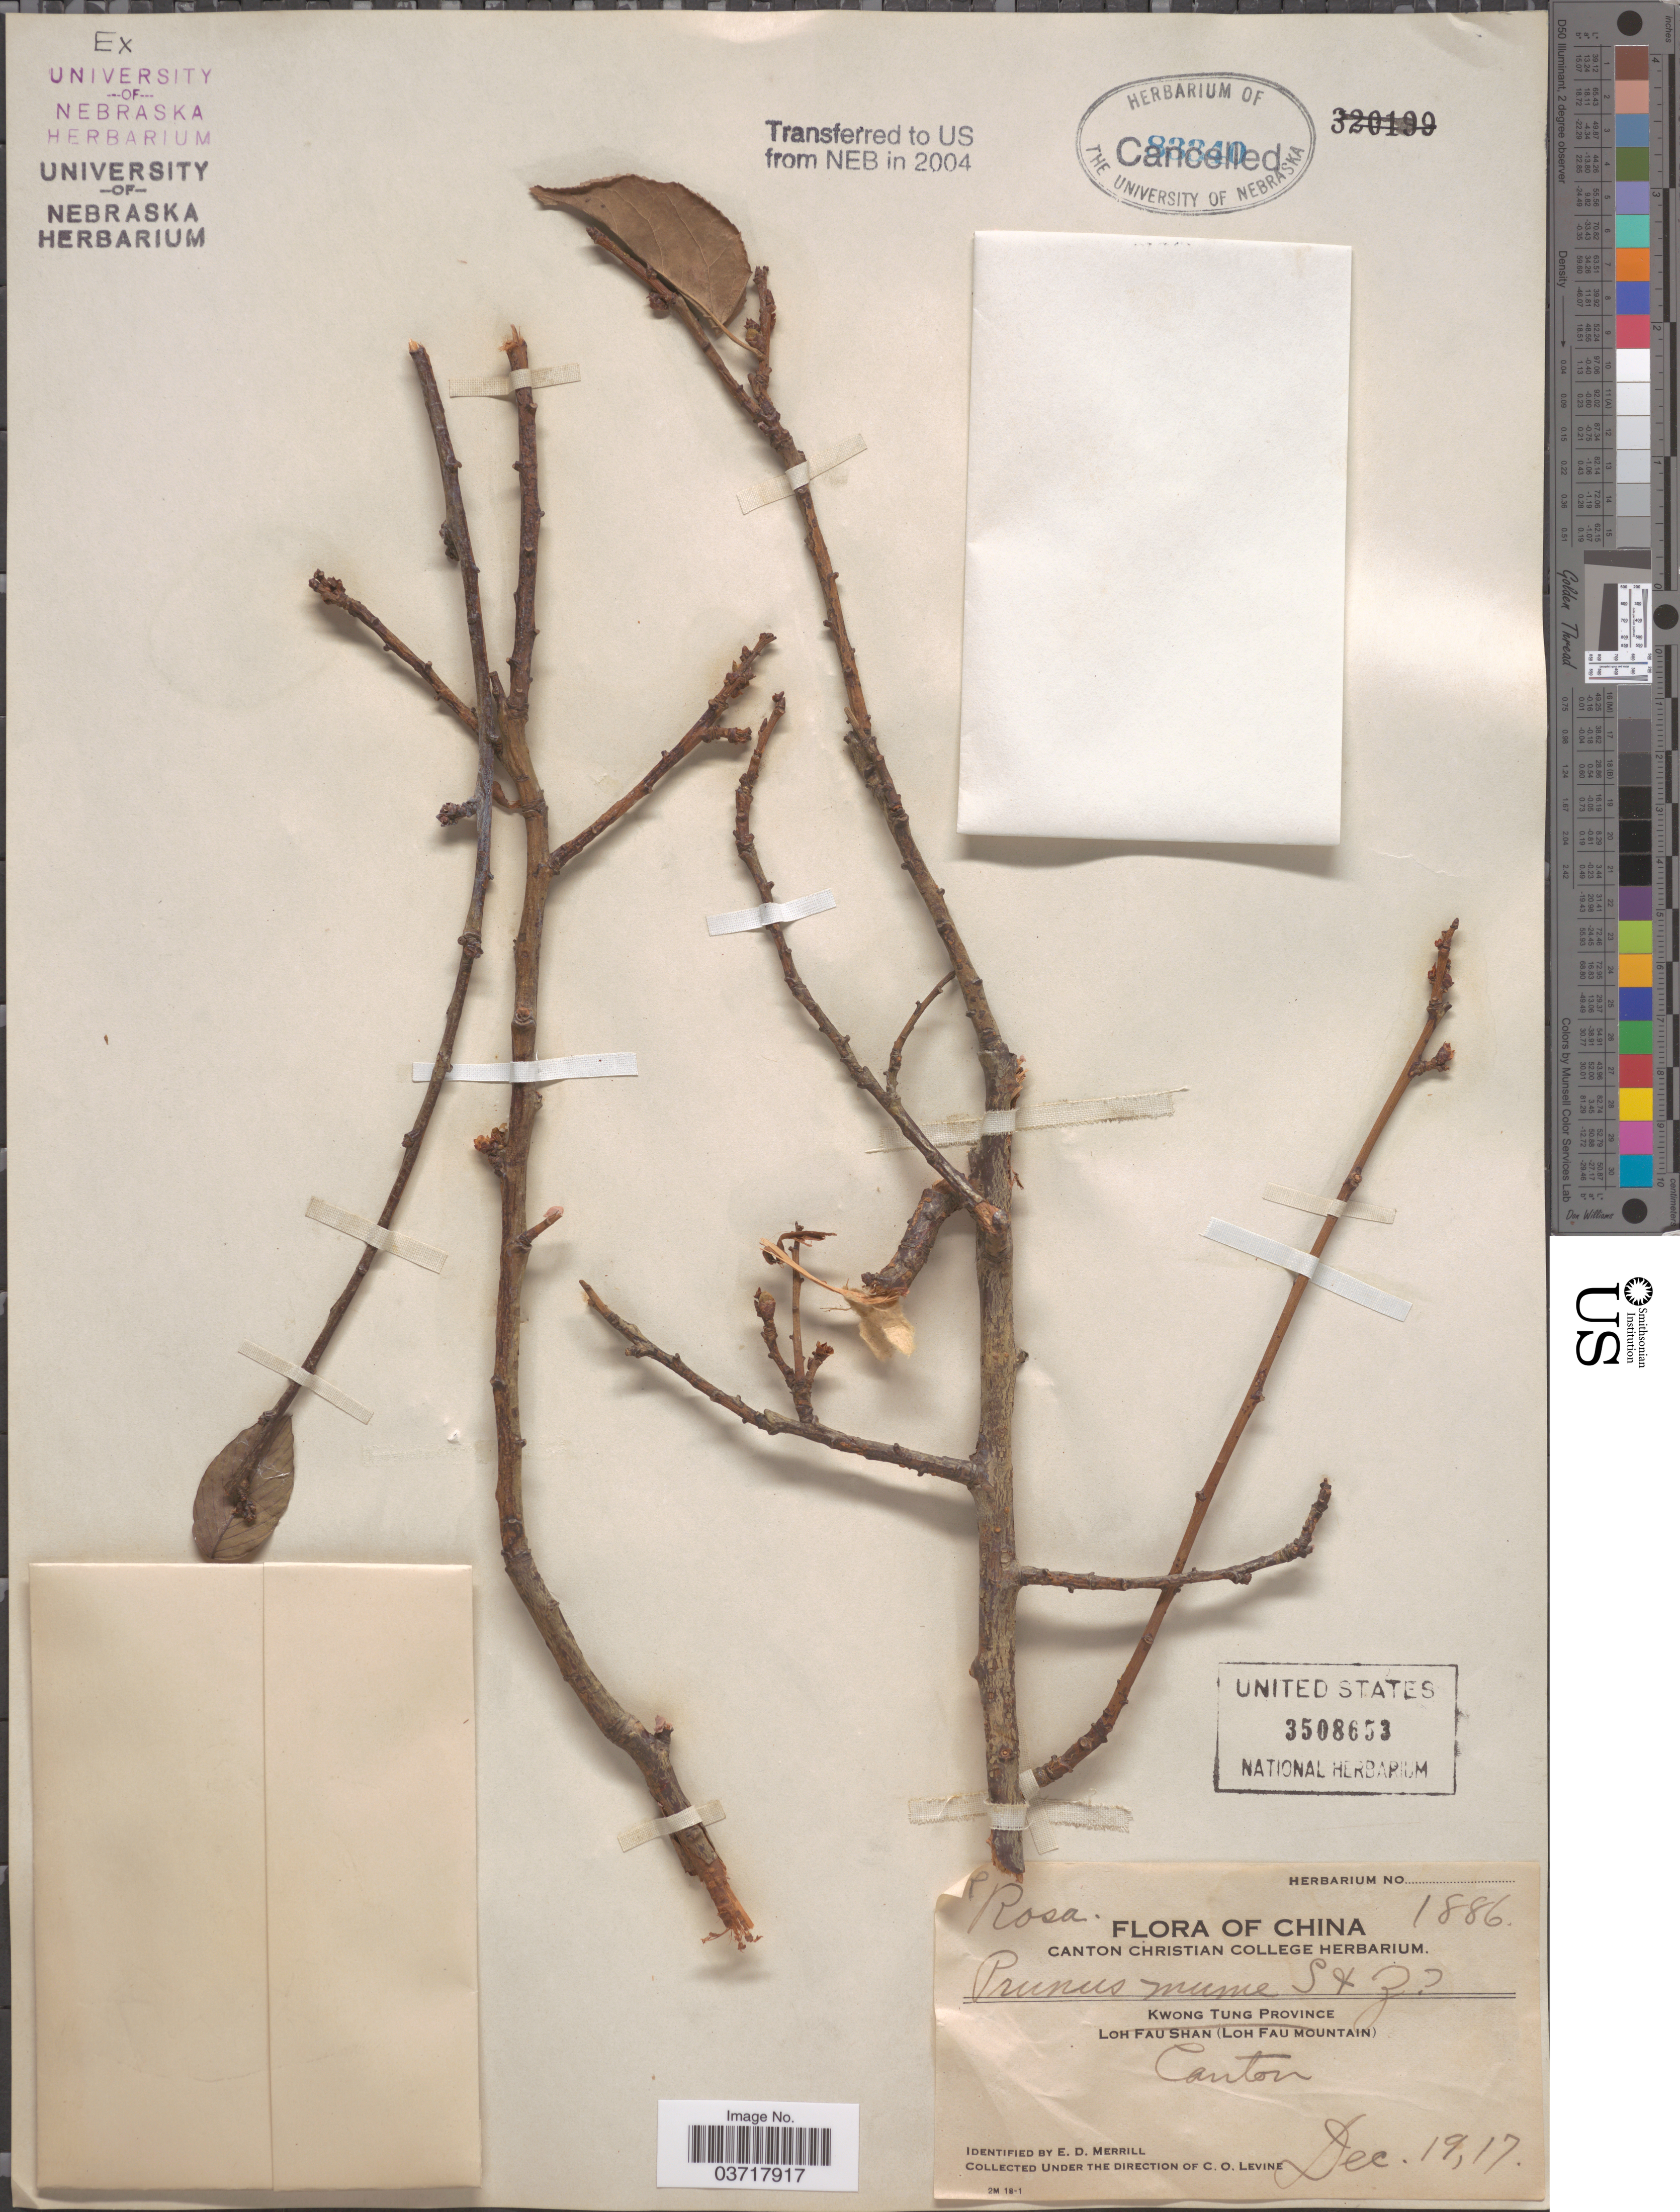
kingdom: Plantae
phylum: Tracheophyta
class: Magnoliopsida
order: Rosales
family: Rosaceae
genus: Prunus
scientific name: Prunus mume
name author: (Siebold) Siebold & Zucc.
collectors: C. O. Levine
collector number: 1886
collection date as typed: Transcribed d/m/y: 19/12/17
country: China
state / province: Guangdong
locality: Kwong Tung Province. Canton.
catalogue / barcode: US 3508653